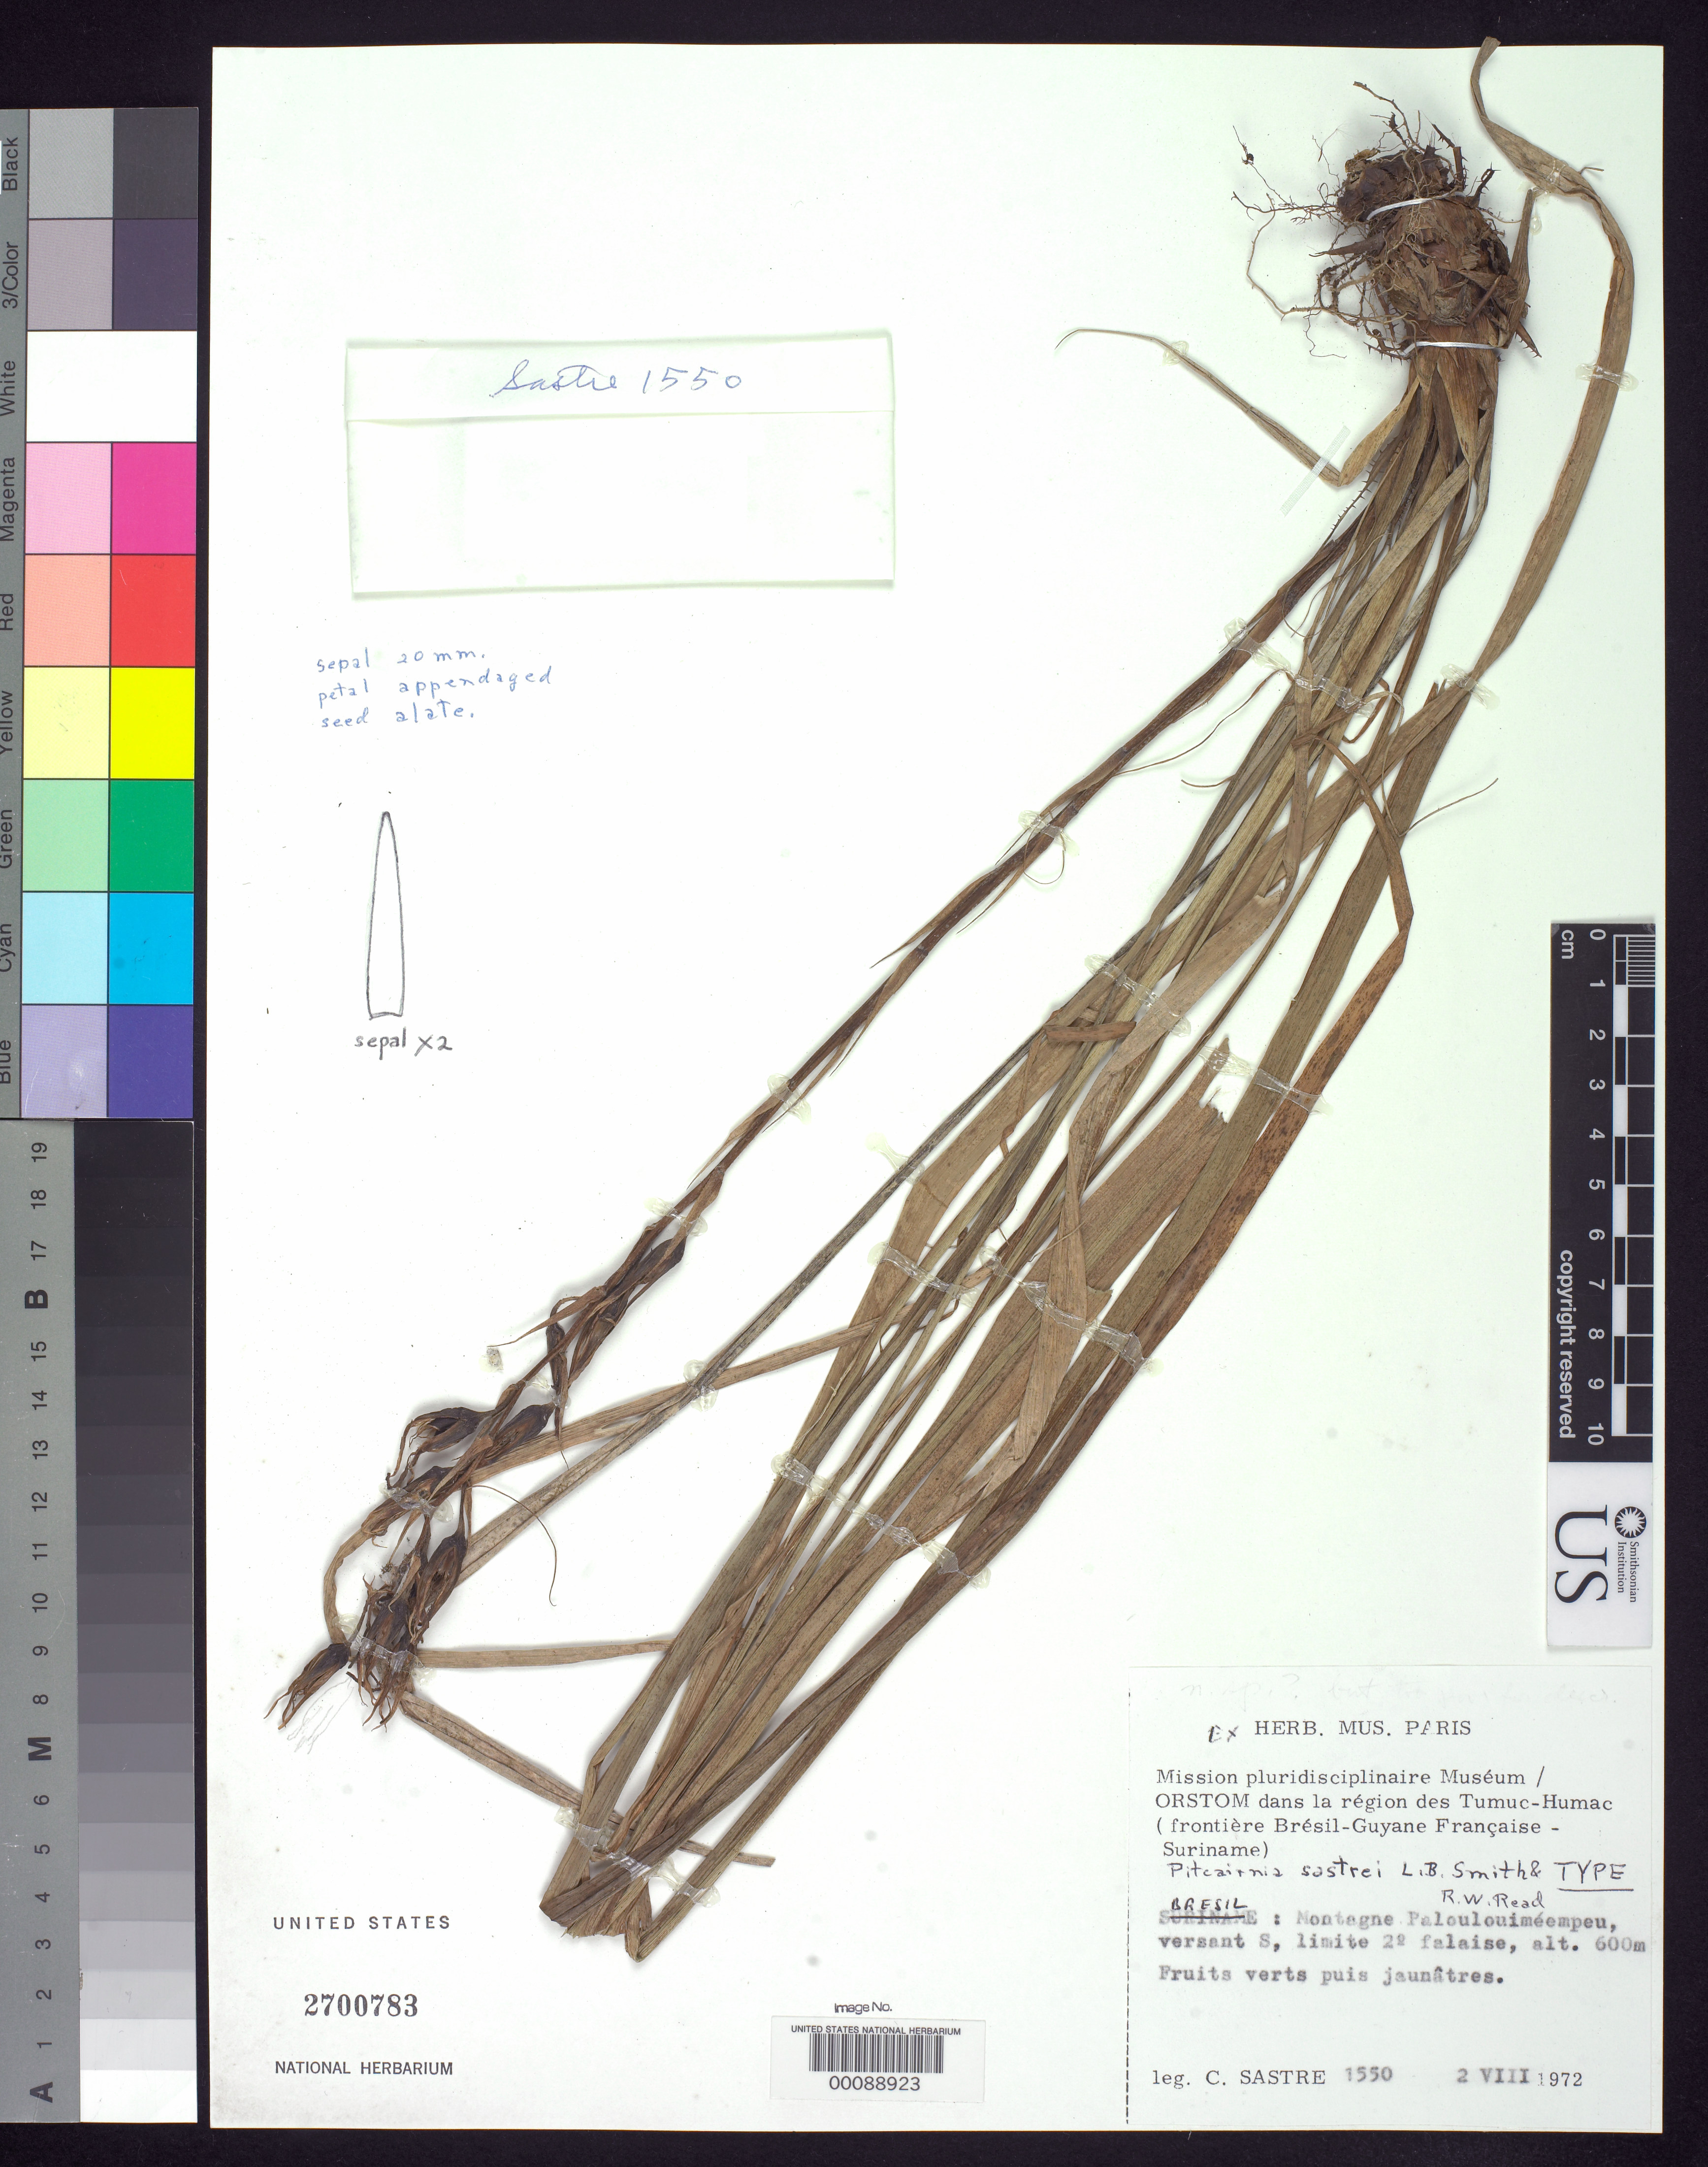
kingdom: Plantae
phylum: Tracheophyta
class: Liliopsida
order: Poales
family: Bromeliaceae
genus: Pitcairnia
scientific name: Pitcairnia sastrei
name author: L.B. Sm. & Read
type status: Holotype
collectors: C. H. L. Sastre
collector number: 1550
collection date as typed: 02 Aug 1972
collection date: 1972-08-02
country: Brazil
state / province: Amapá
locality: Serra de Tumaque-Humaque.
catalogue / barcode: US 2700783